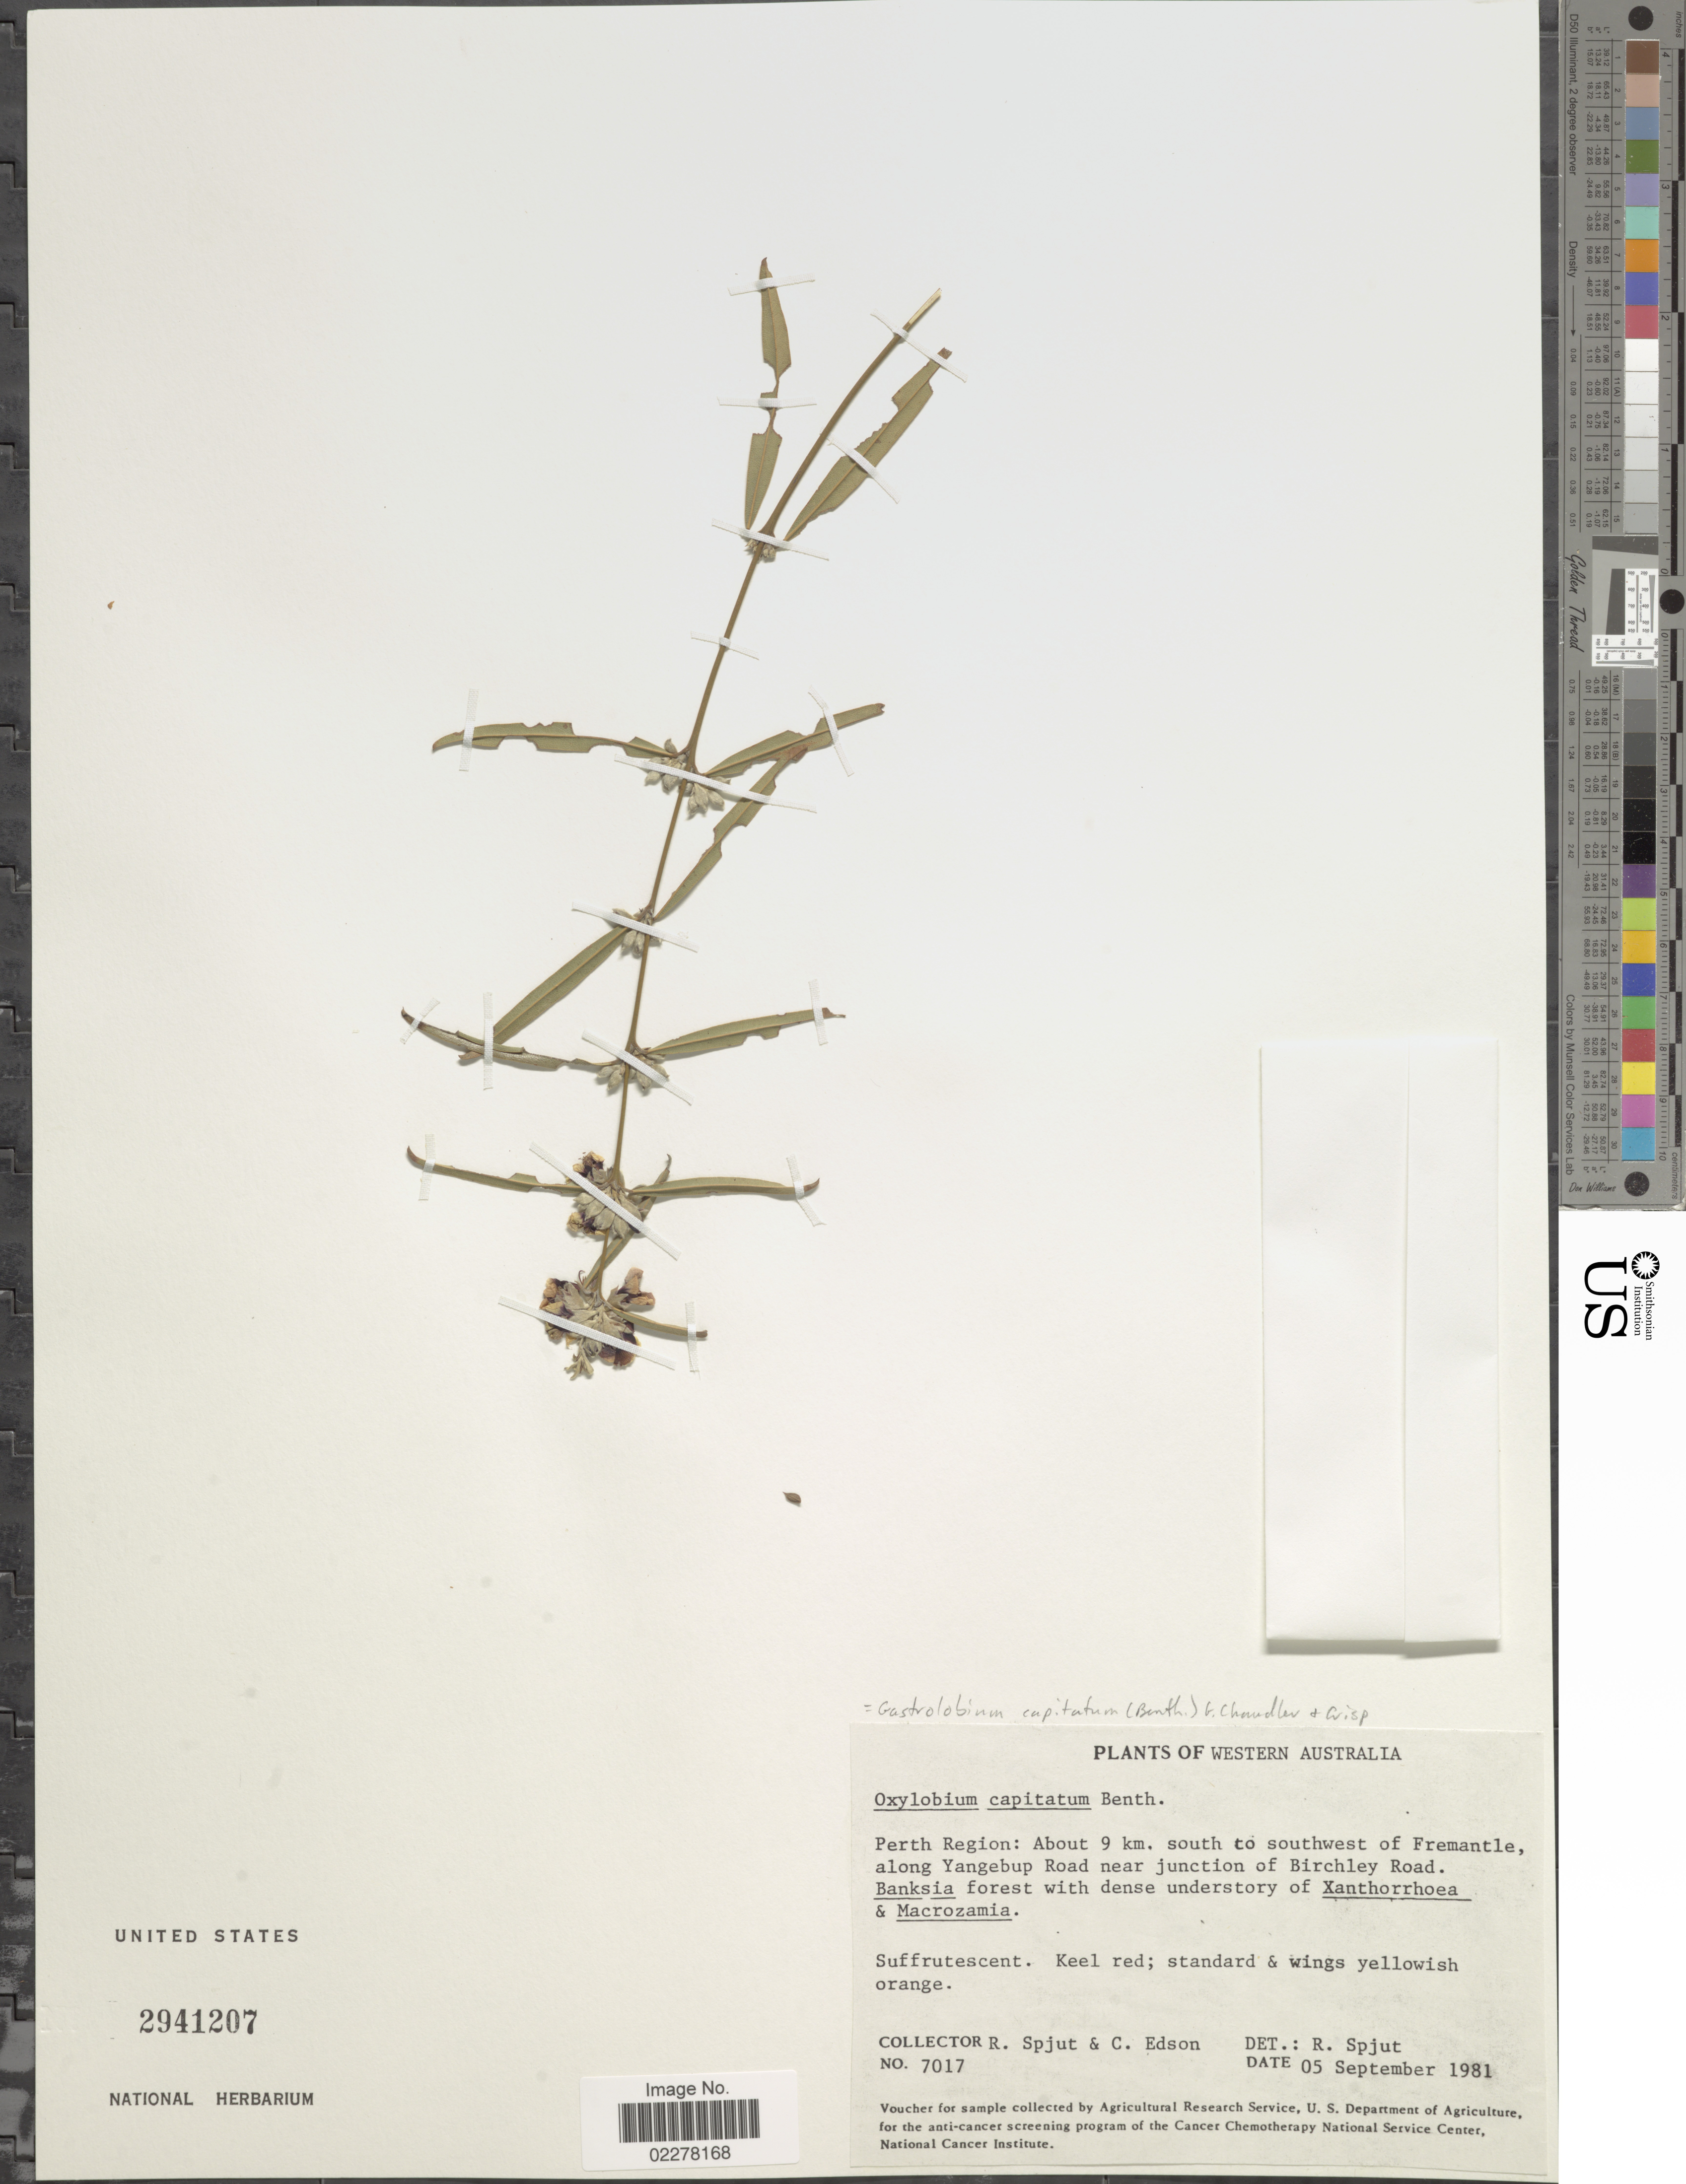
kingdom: Plantae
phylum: Tracheophyta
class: Magnoliopsida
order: Fabales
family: Fabaceae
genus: Gastrolobium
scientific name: Gastrolobium capitatum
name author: (Benth.) G. Chandler & Crisp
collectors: R. Spjut & C. Edson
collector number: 7017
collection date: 1981-09-05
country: Australia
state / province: Western Australia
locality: Perth Region: About 9 km. south to southwest of Fremantle, along Yangbup Road near junction of Brichley Road.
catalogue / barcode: US 2941207